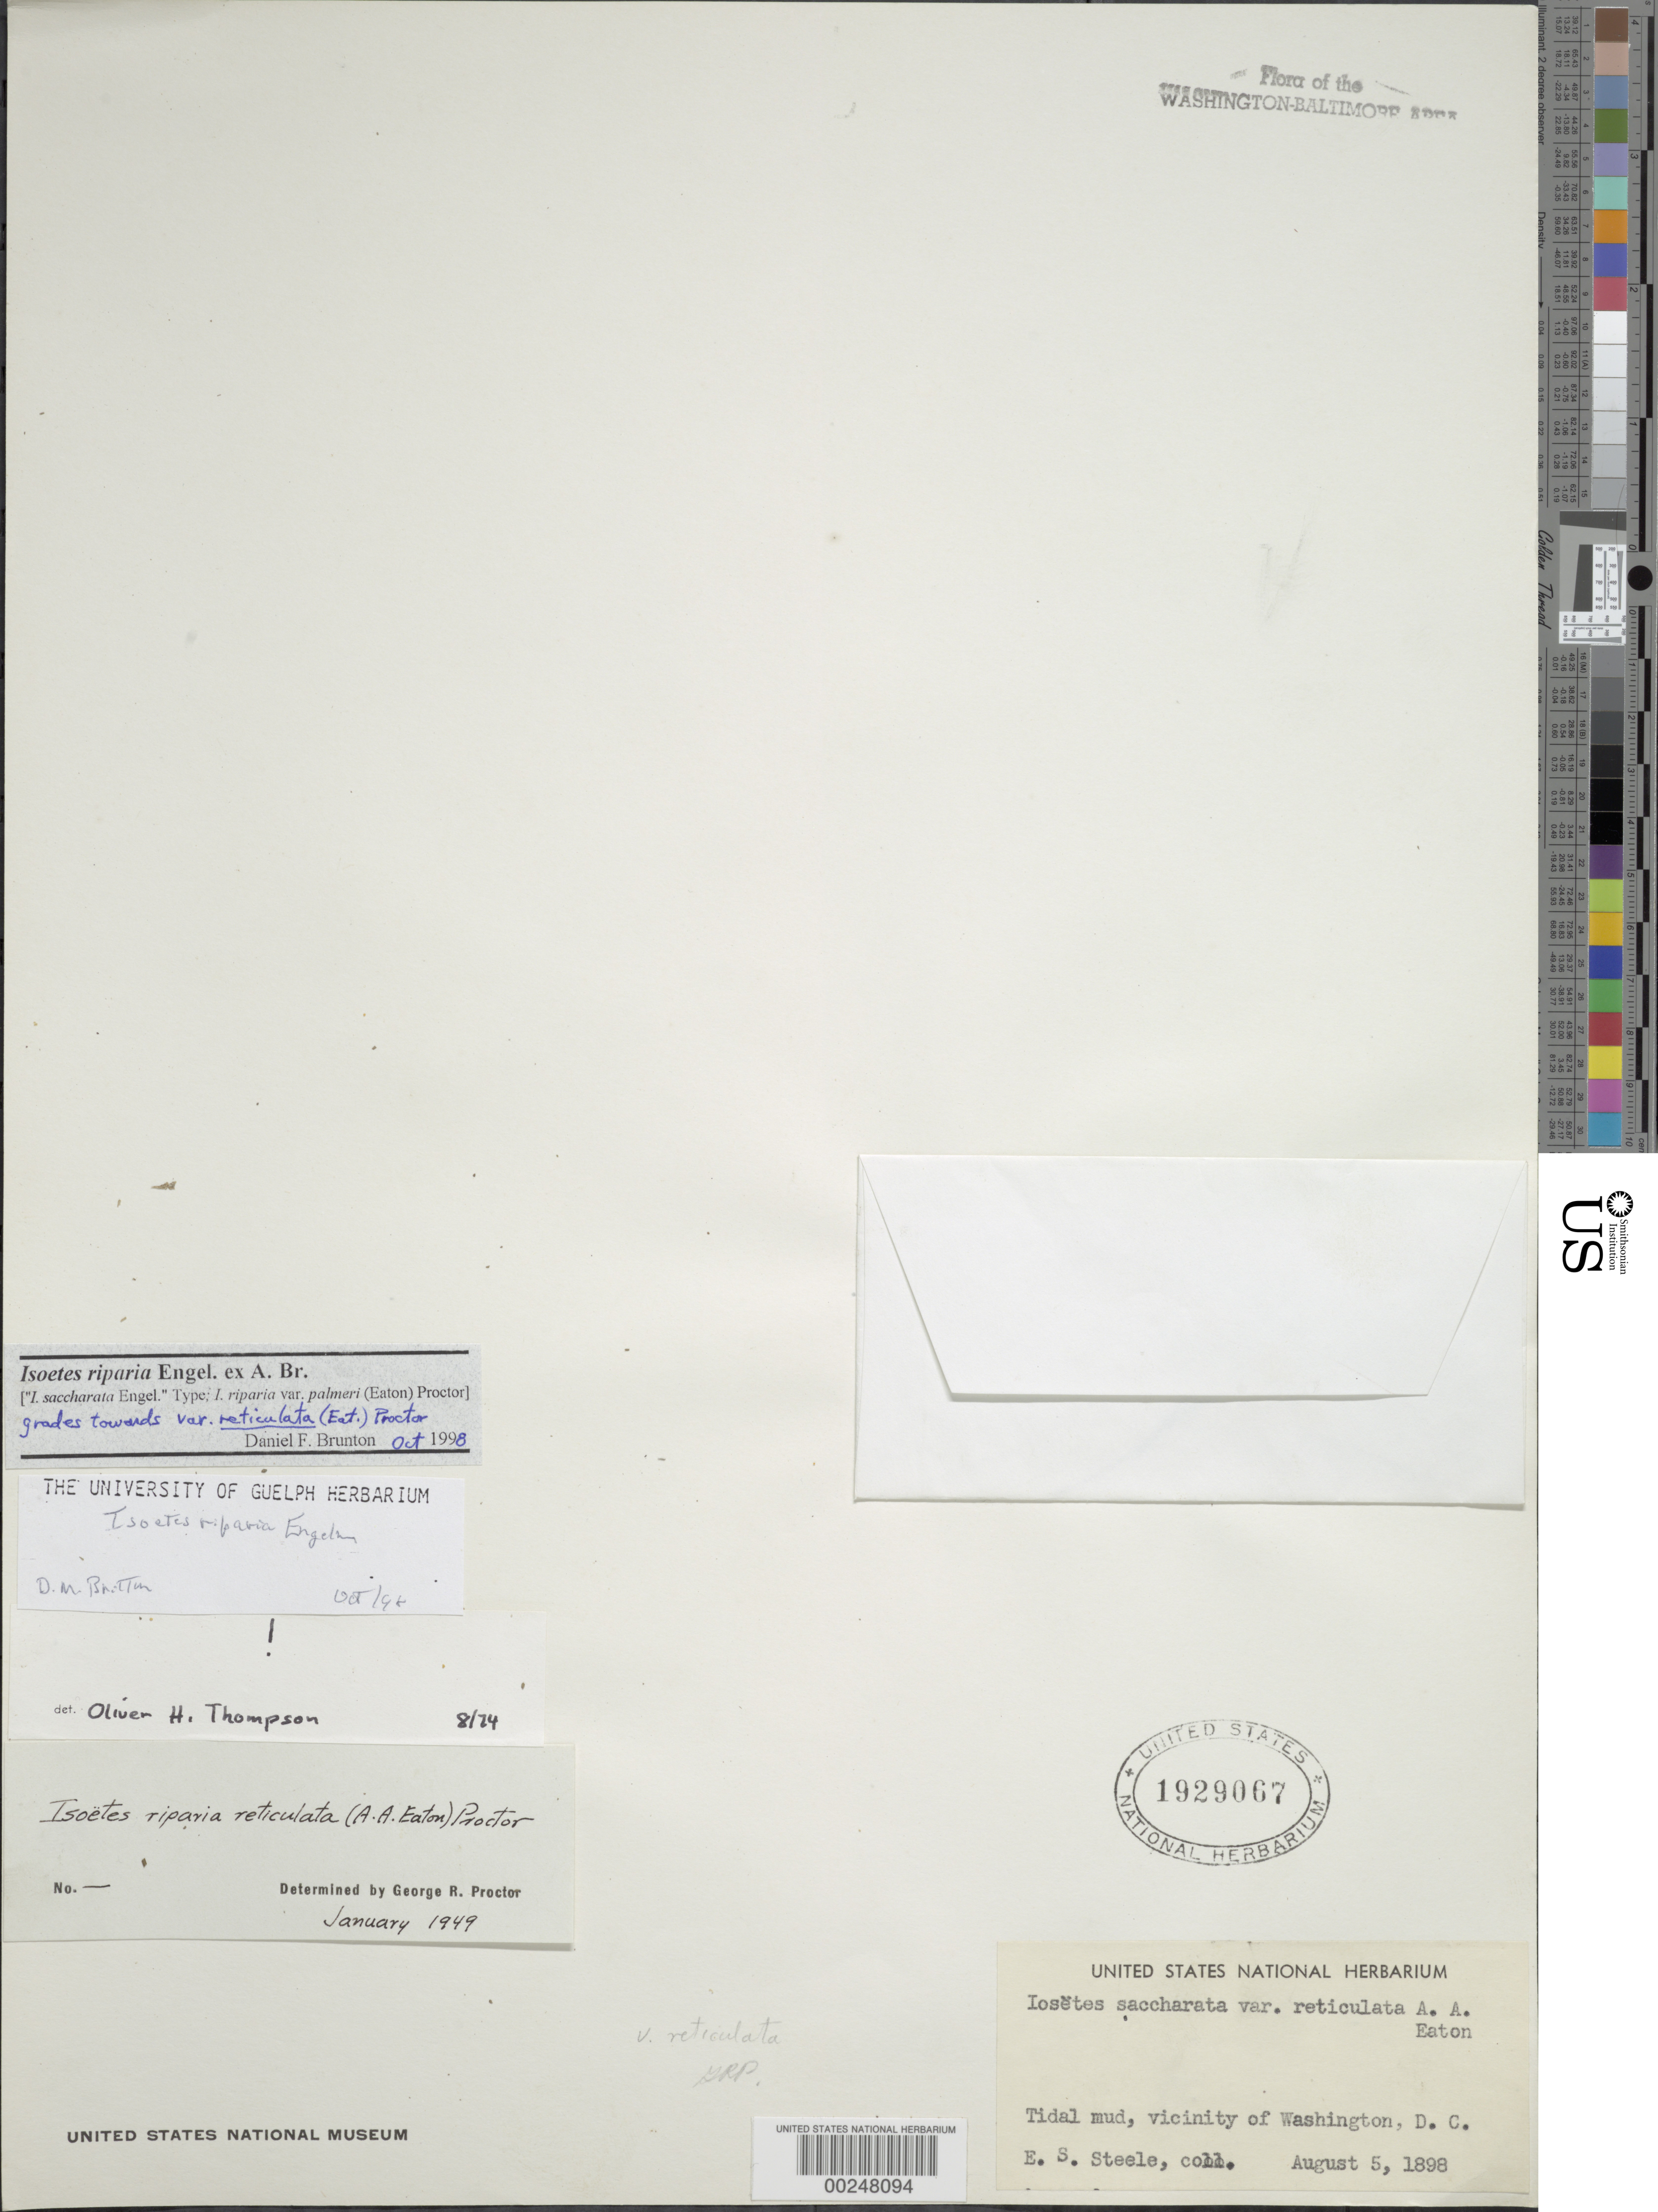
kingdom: Plantae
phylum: Tracheophyta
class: Lycopodiopsida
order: Isoetales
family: Isoetaceae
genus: Isoetes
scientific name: Isoetes riparia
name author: Engelm. ex A. Braun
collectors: E. Steele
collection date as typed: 05 Aug 1898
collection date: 1898-08-05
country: United States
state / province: District of Columbia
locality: Washington DC area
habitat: Tidal mud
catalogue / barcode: US 1929067